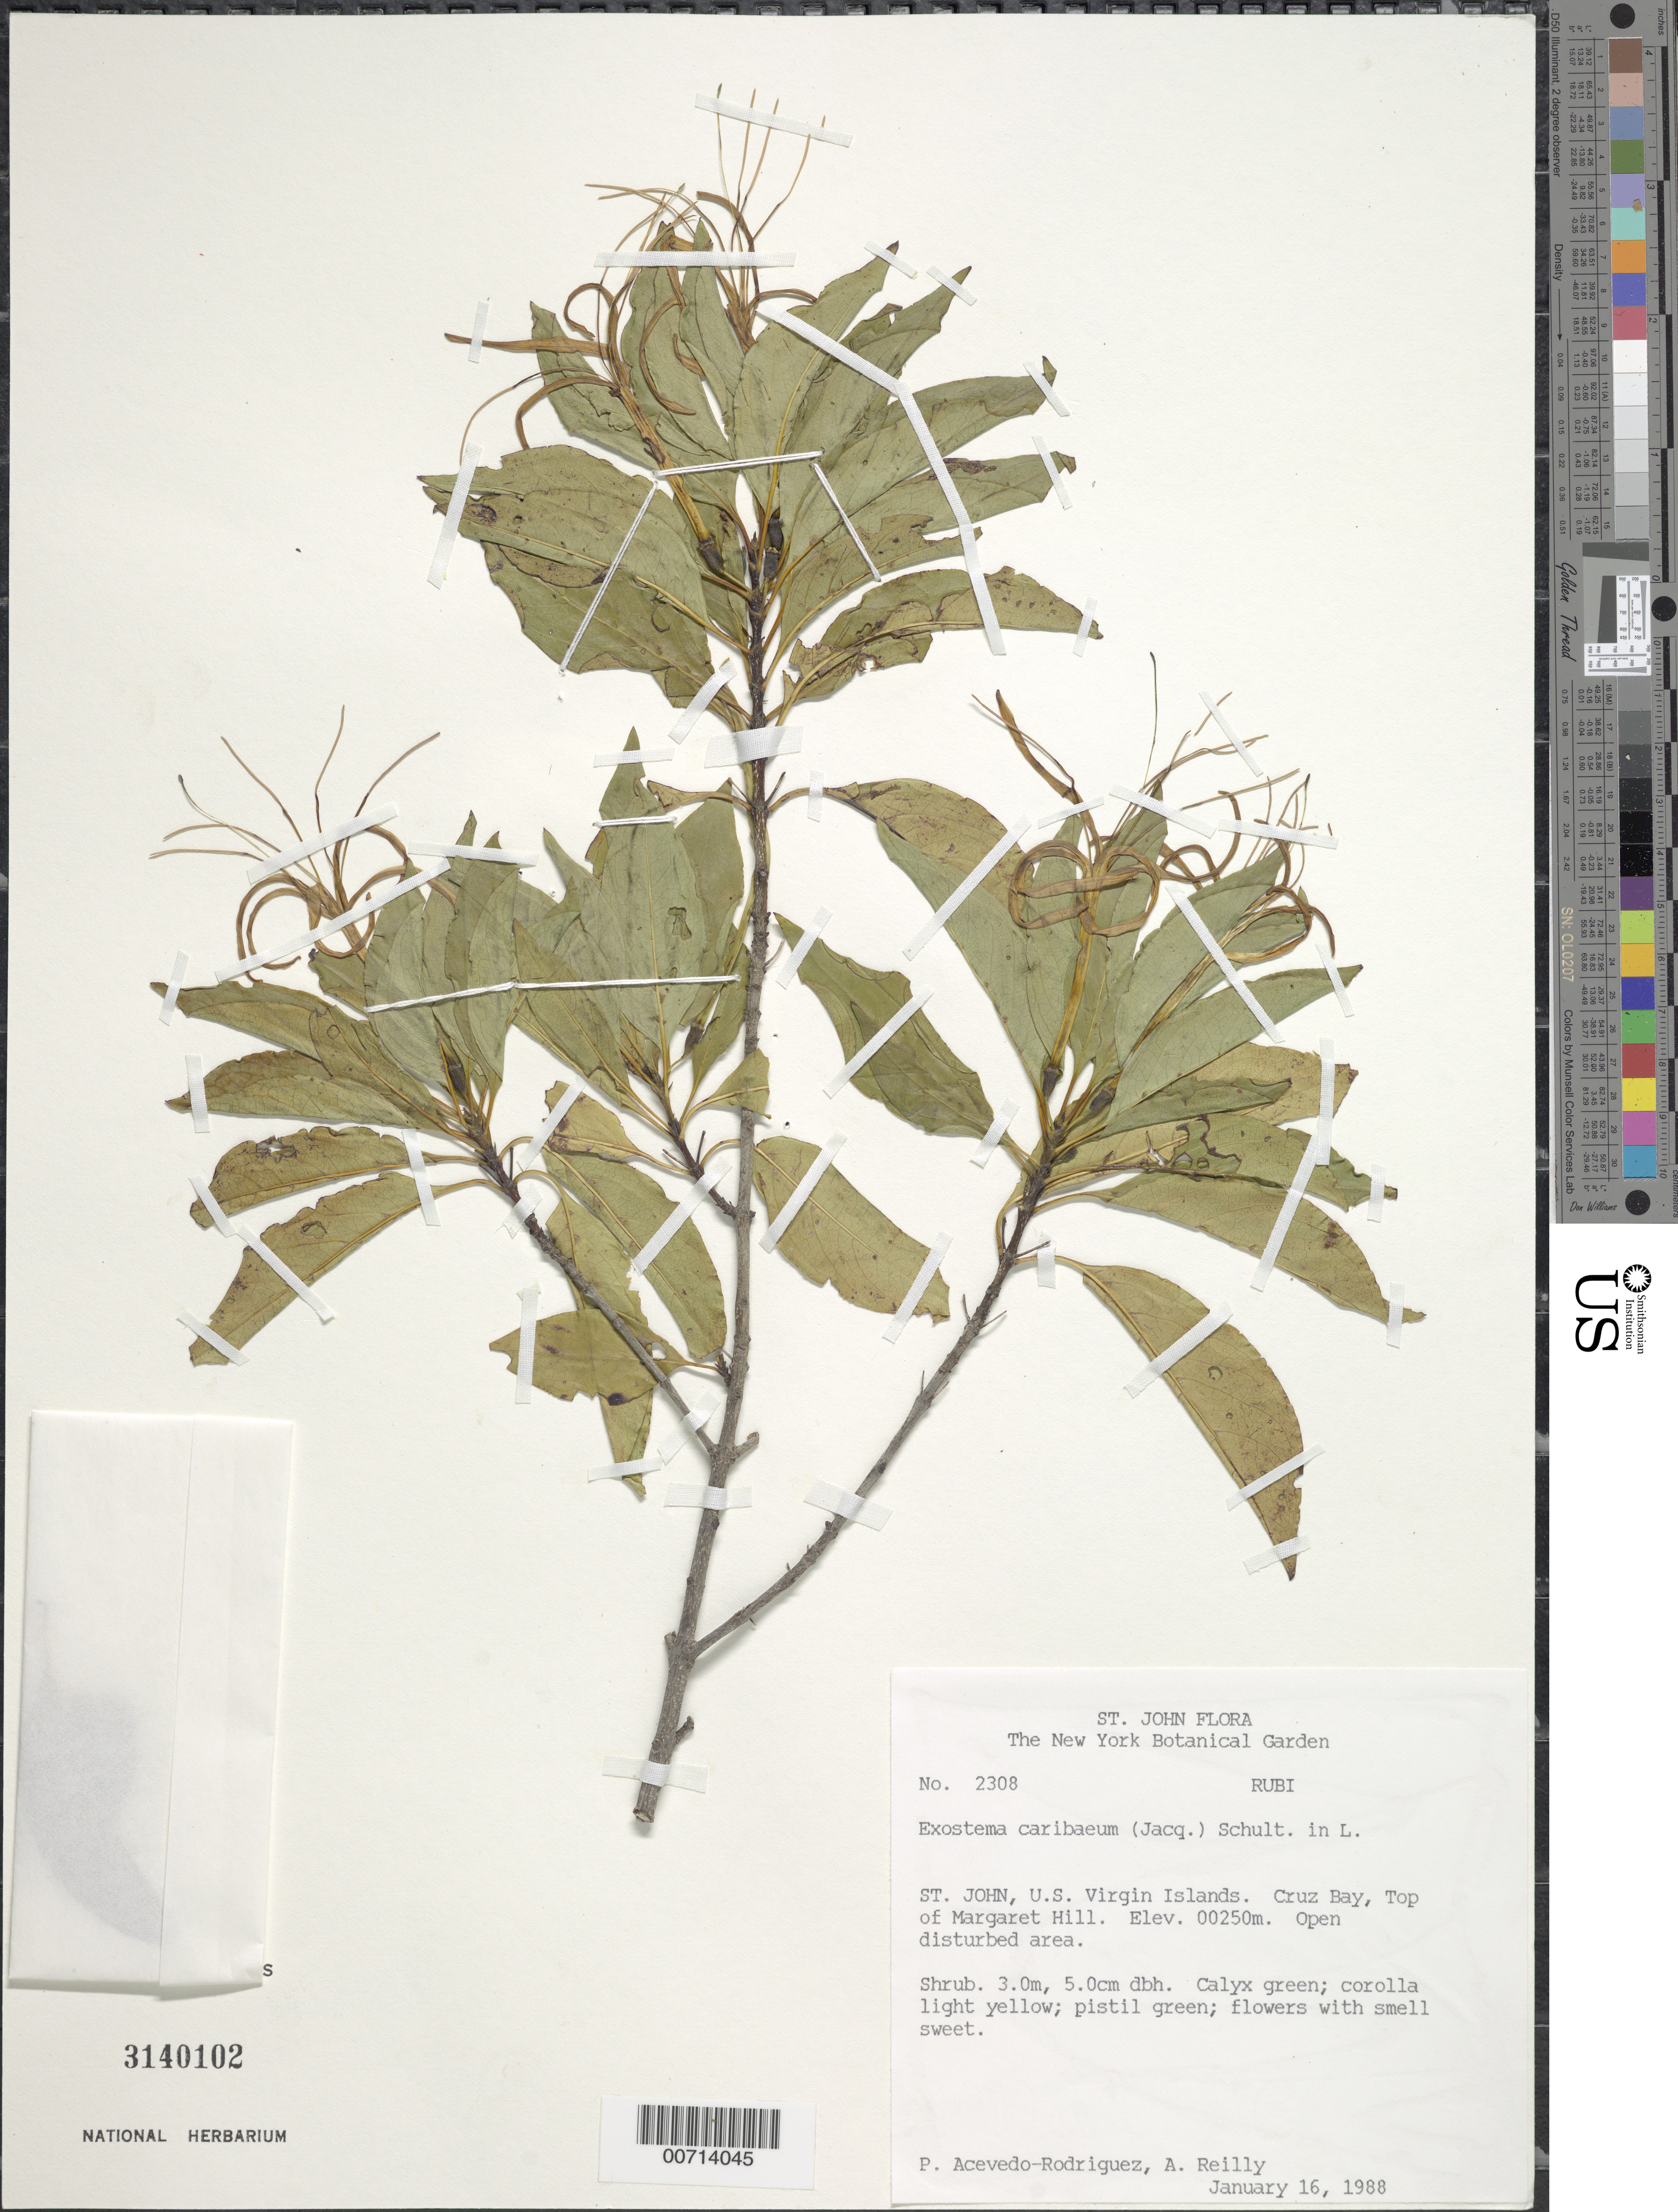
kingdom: Plantae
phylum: Tracheophyta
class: Magnoliopsida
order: Gentianales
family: Rubiaceae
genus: Exostema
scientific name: Exostema caribaeum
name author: (Jacq.) Roem. & Schult.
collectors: P. Acevedo-Rodr.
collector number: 2308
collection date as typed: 16 Jan 1988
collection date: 1988-01-16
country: U.S. Virgin Islands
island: St. John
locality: Cruz Bay Quarter; top of Margaret Hill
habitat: Open disturbed area.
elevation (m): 250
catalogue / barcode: US 3140102